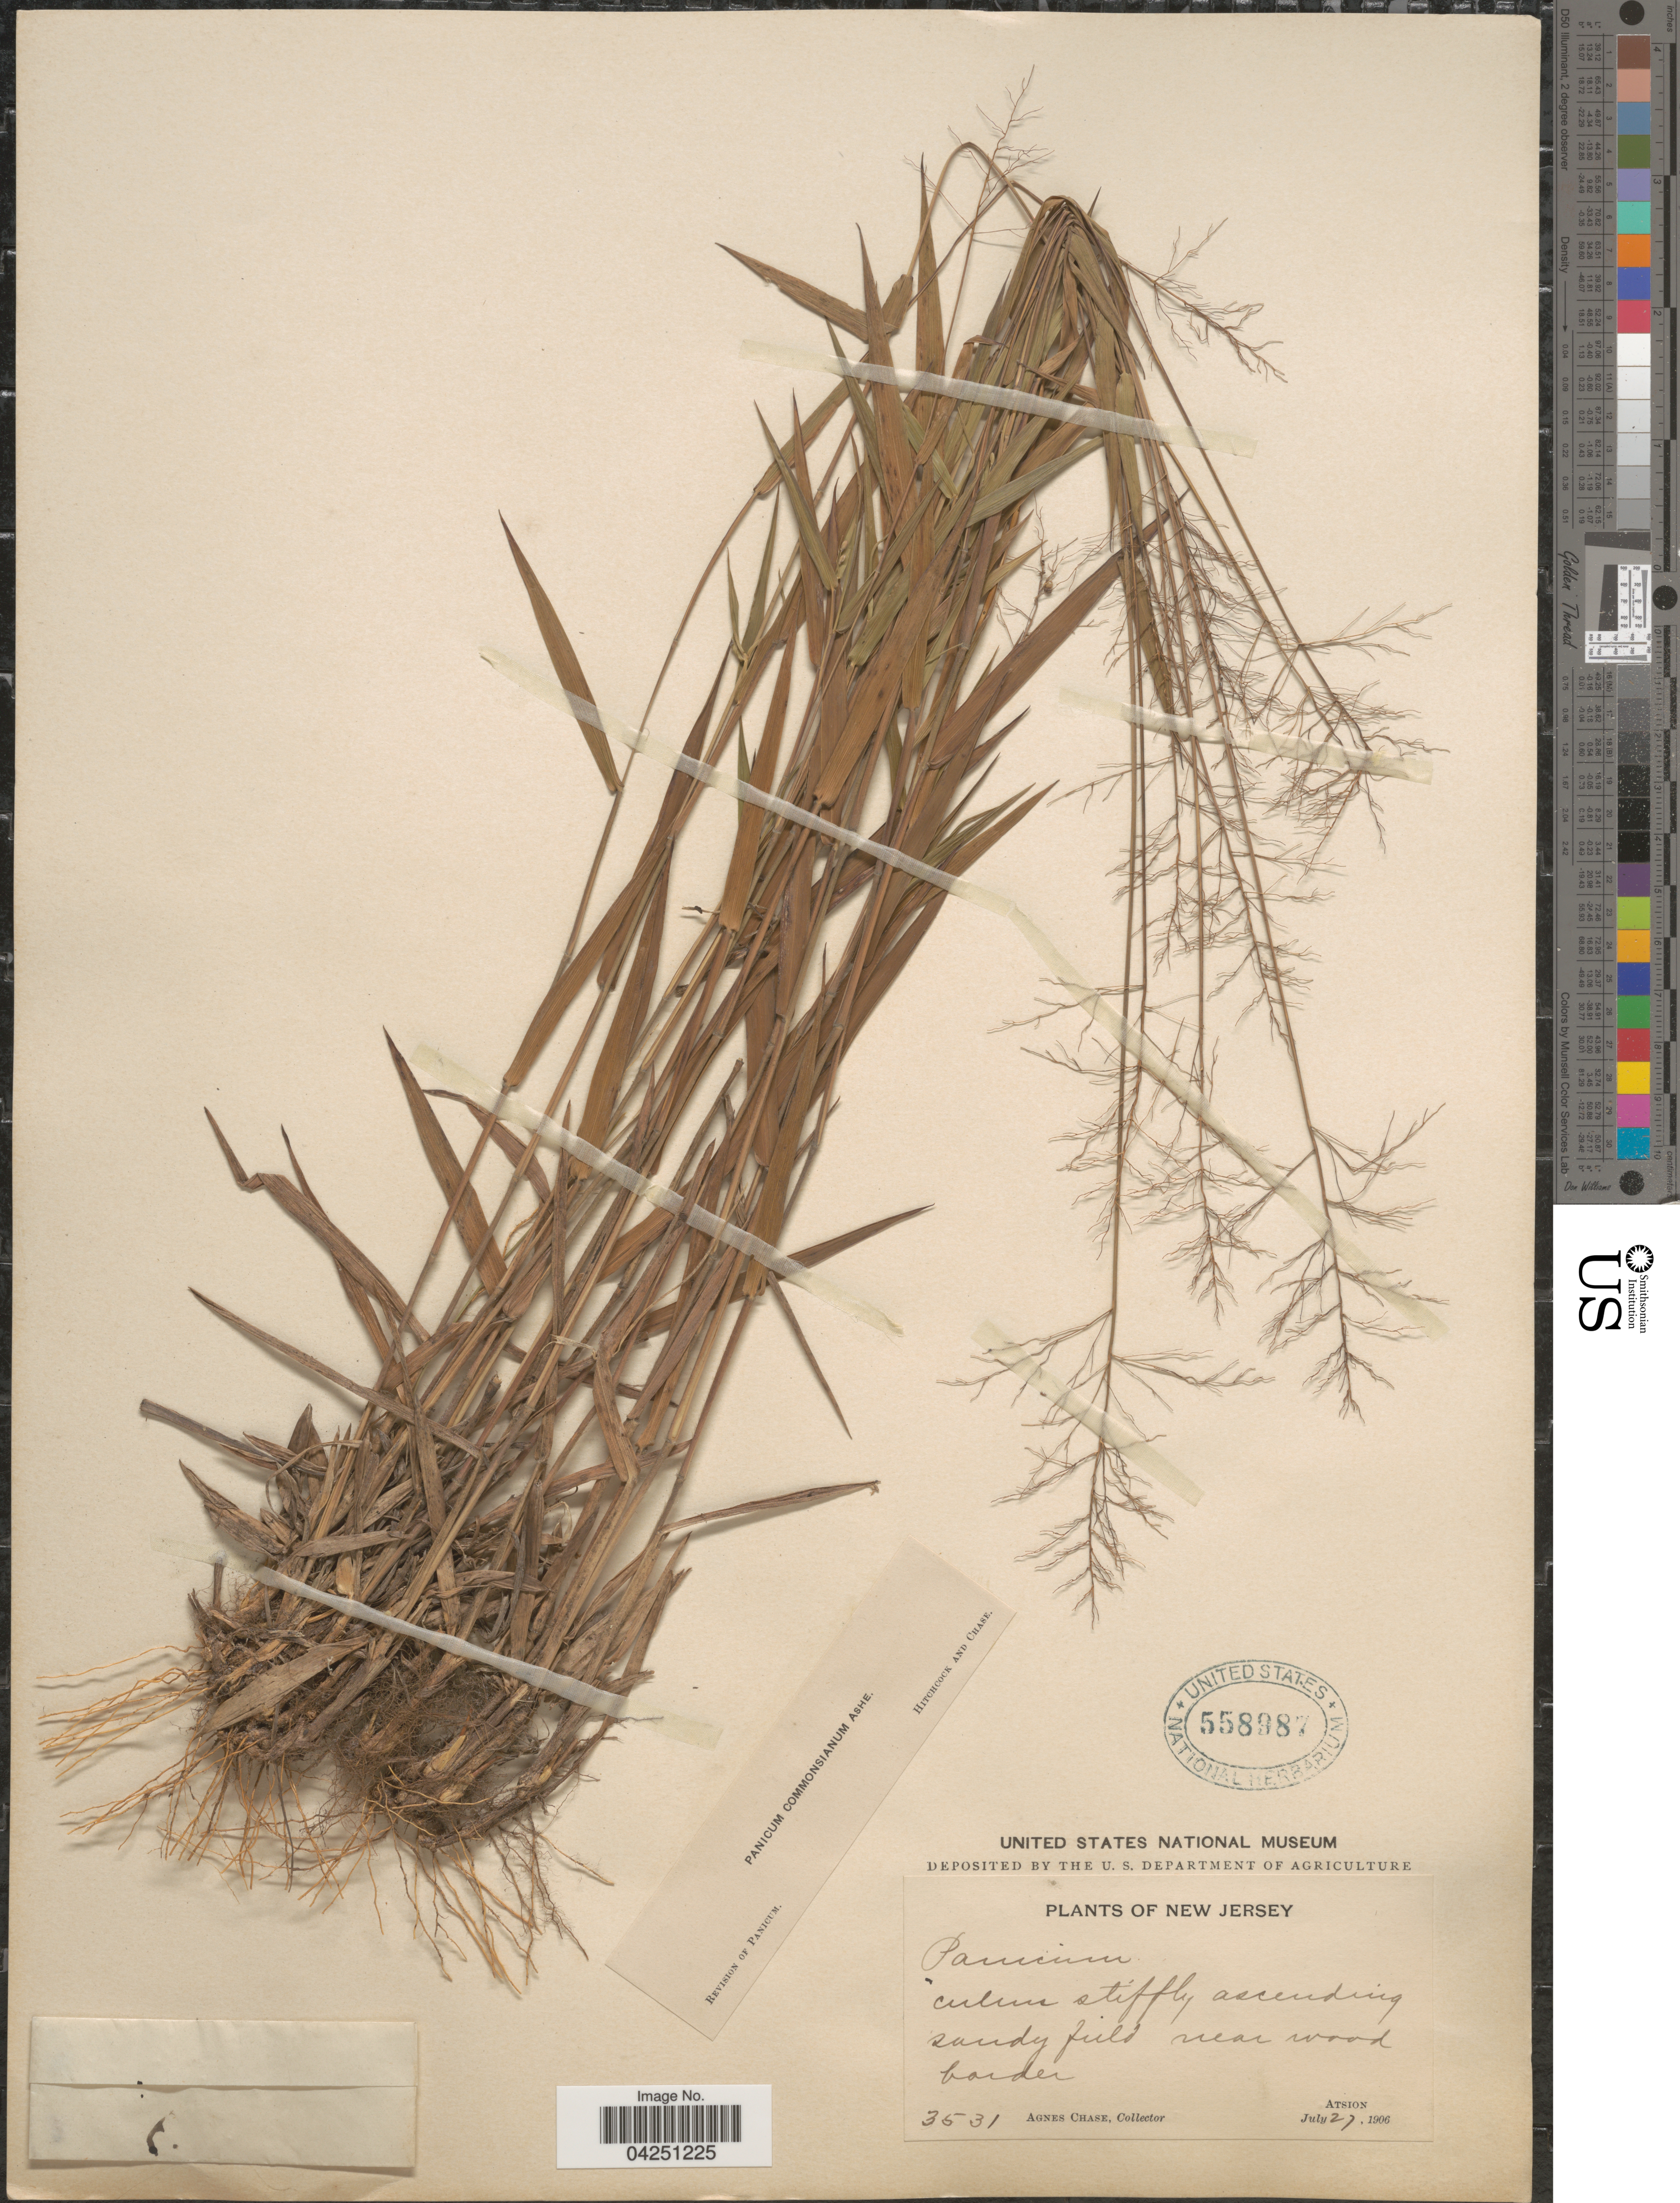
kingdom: Plantae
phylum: Tracheophyta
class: Liliopsida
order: Poales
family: Poaceae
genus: Dichanthelium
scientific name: Dichanthelium acuminatum var. acuminatum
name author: (Sw.) Gould & C.A. Clark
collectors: A. Chase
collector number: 3531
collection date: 1906-07-27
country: United States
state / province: New Jersey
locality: Atsion.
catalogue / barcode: US 558987